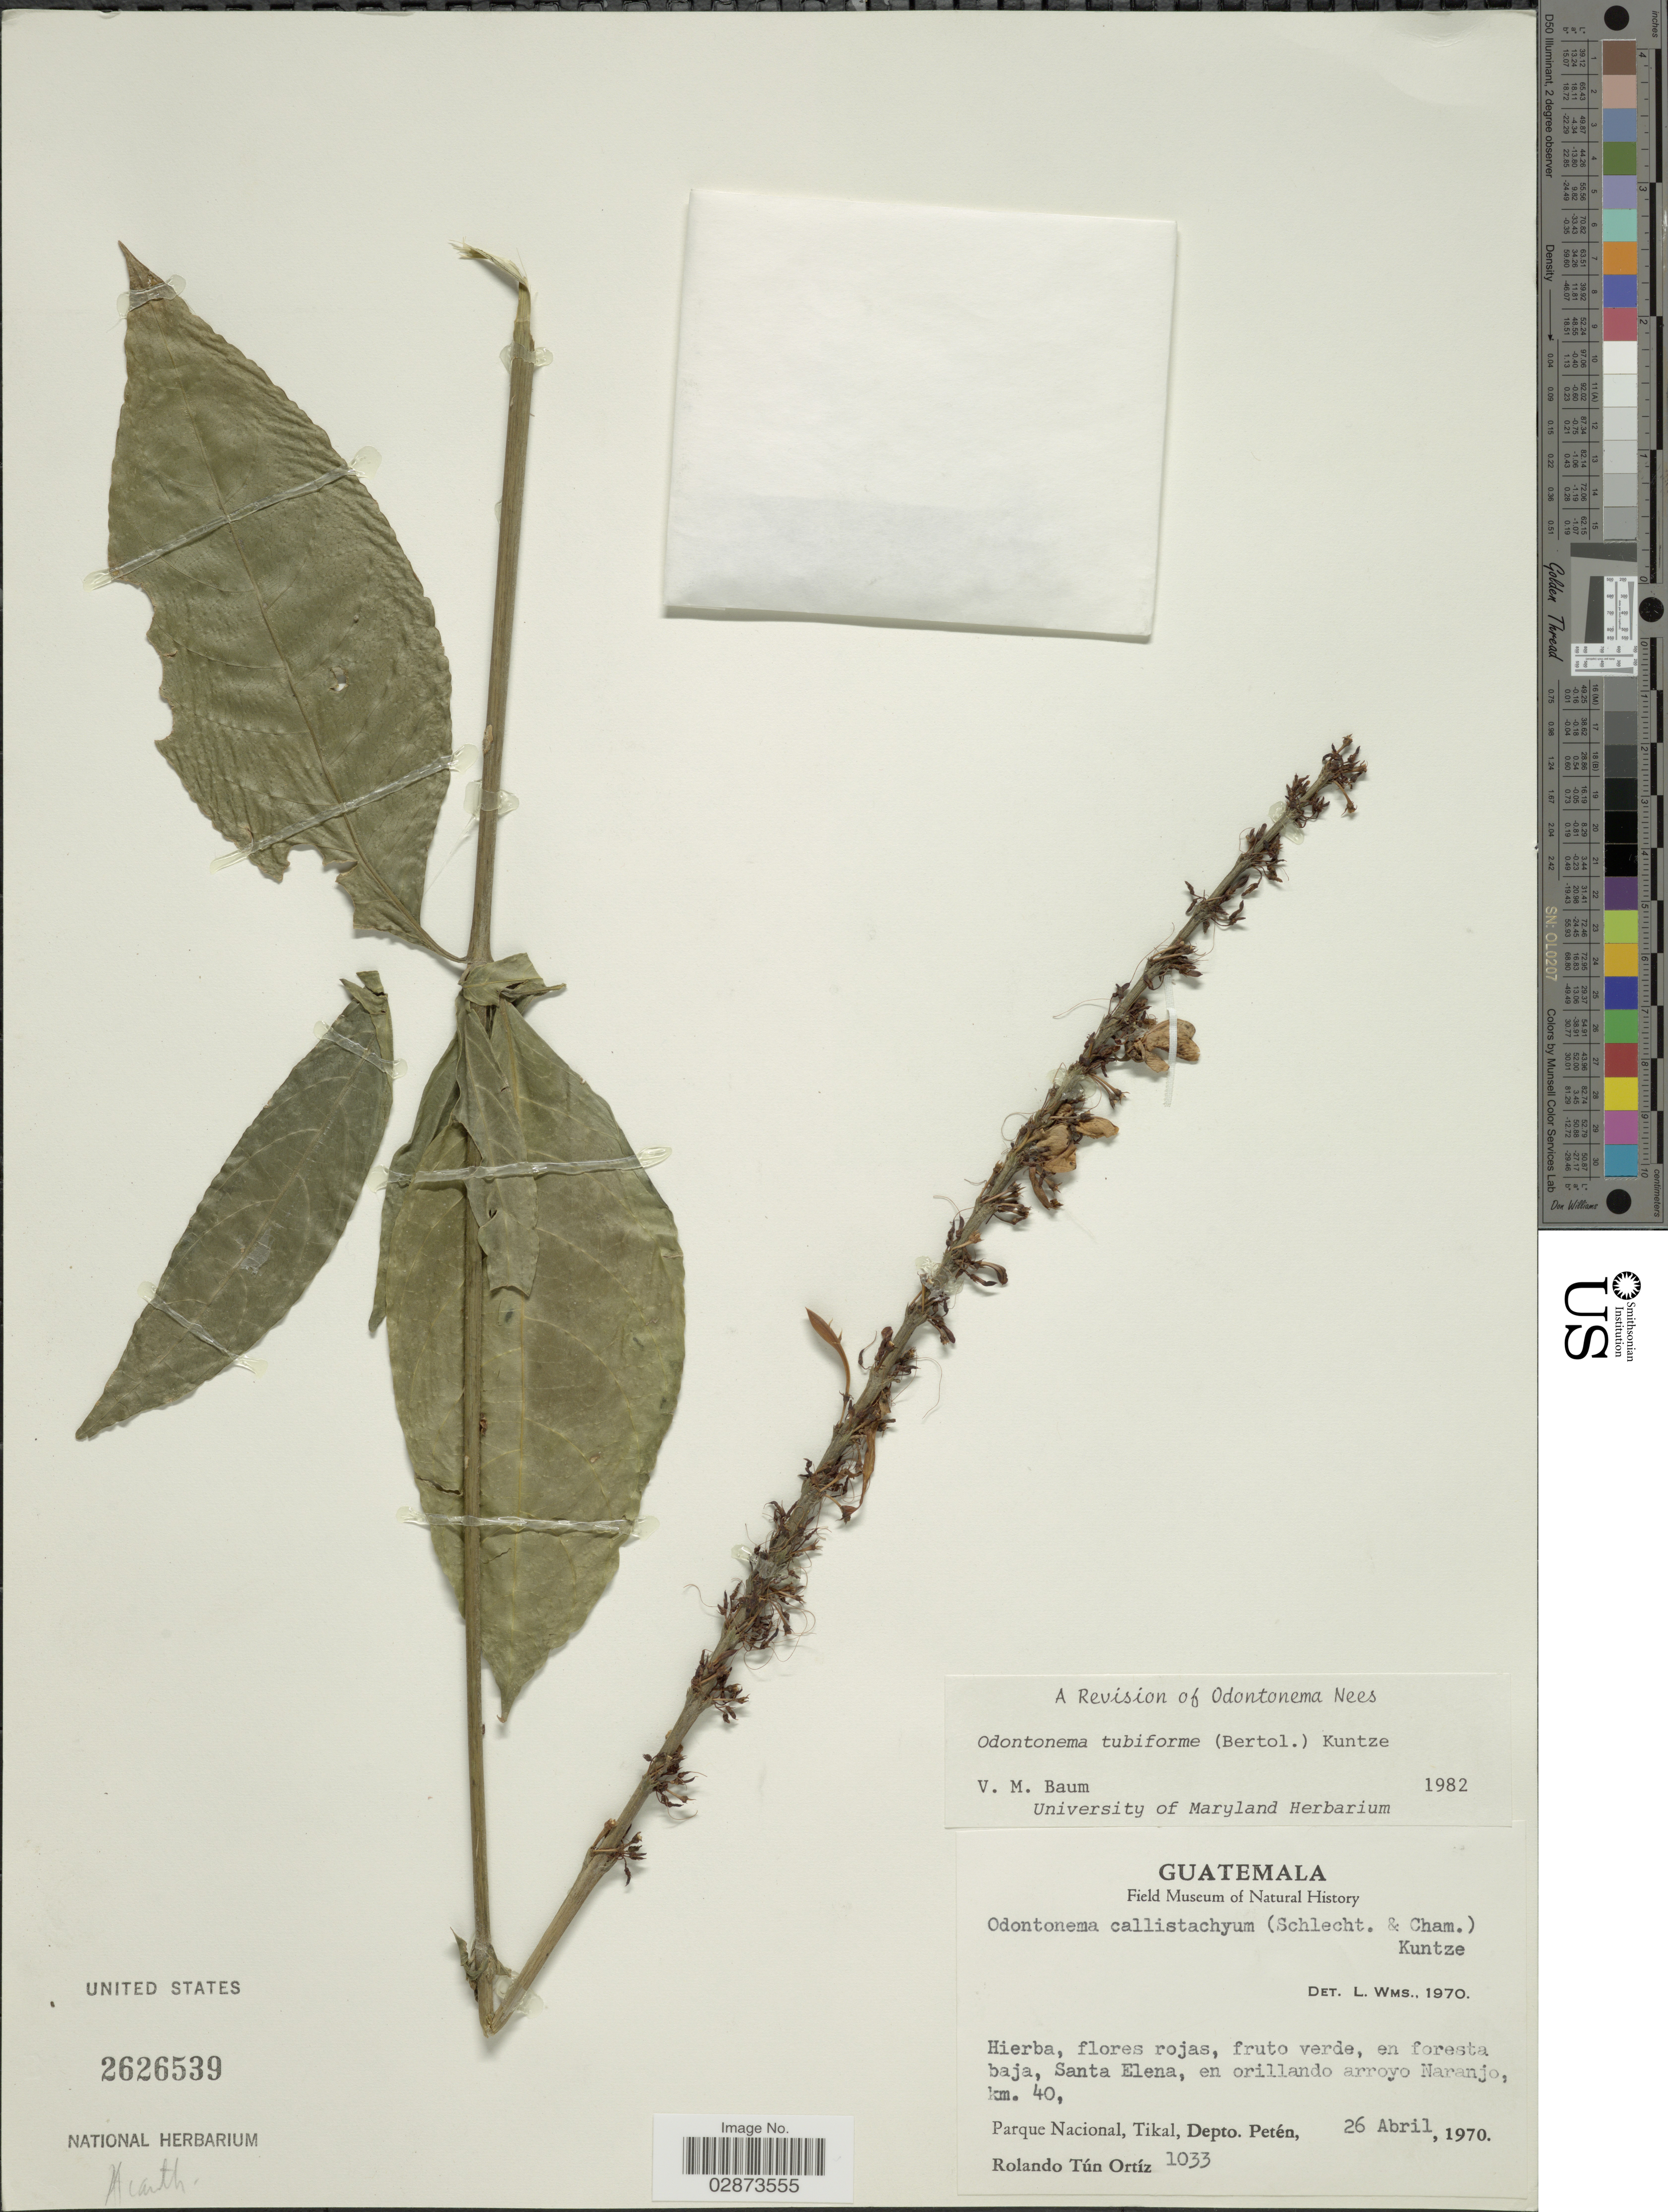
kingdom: Plantae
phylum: Tracheophyta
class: Magnoliopsida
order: Lamiales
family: Acanthaceae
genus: Odontonema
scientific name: Odontonema tubaeforme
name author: (Bertol.) Kuntze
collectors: R. T. Ortíz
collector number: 1033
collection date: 1970-04-26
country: Guatemala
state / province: El Petén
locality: Santa Elena, en orillando arroyo Naranjo, km. 40. Parque Nacional, Tikal, Depto. Petén.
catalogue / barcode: US 2626539